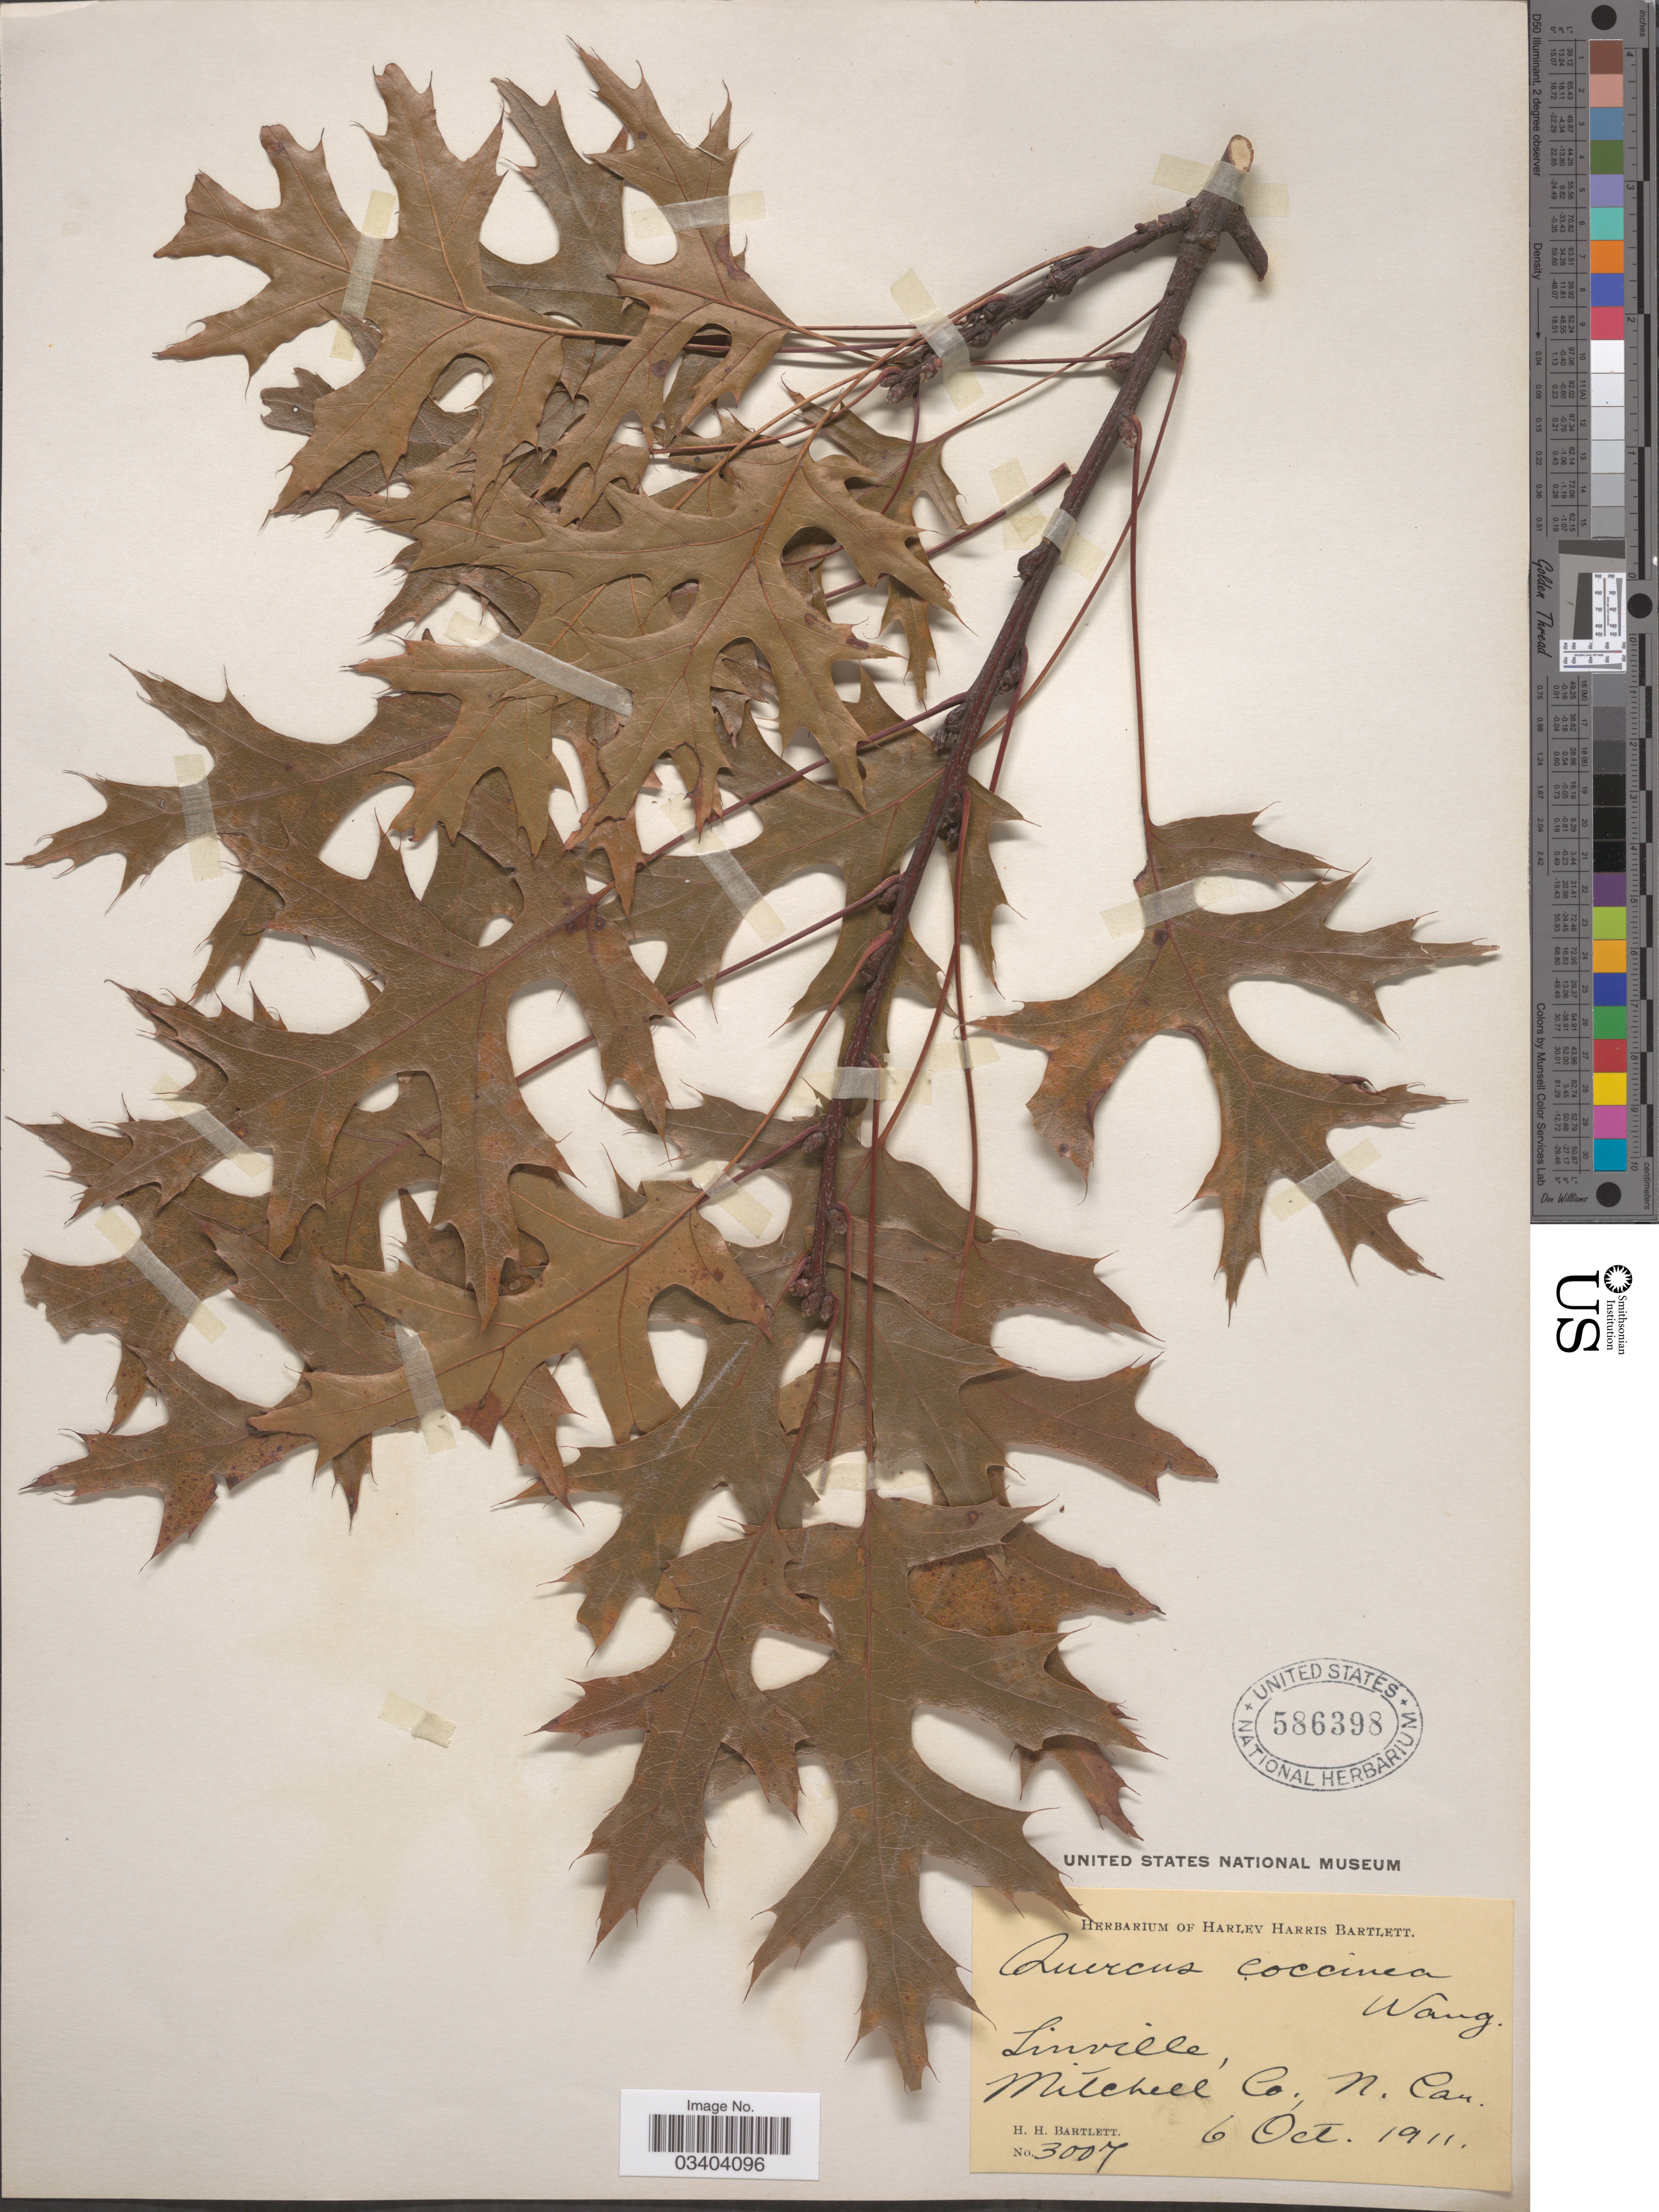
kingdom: Plantae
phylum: Tracheophyta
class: Magnoliopsida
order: Fagales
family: Fagaceae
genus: Quercus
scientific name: Quercus coccinea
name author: Münchh.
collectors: H. H. Bartlett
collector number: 3007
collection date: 1911-10-06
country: United States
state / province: North Carolina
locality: Linville, Mitchell Co.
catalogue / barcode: US 586398